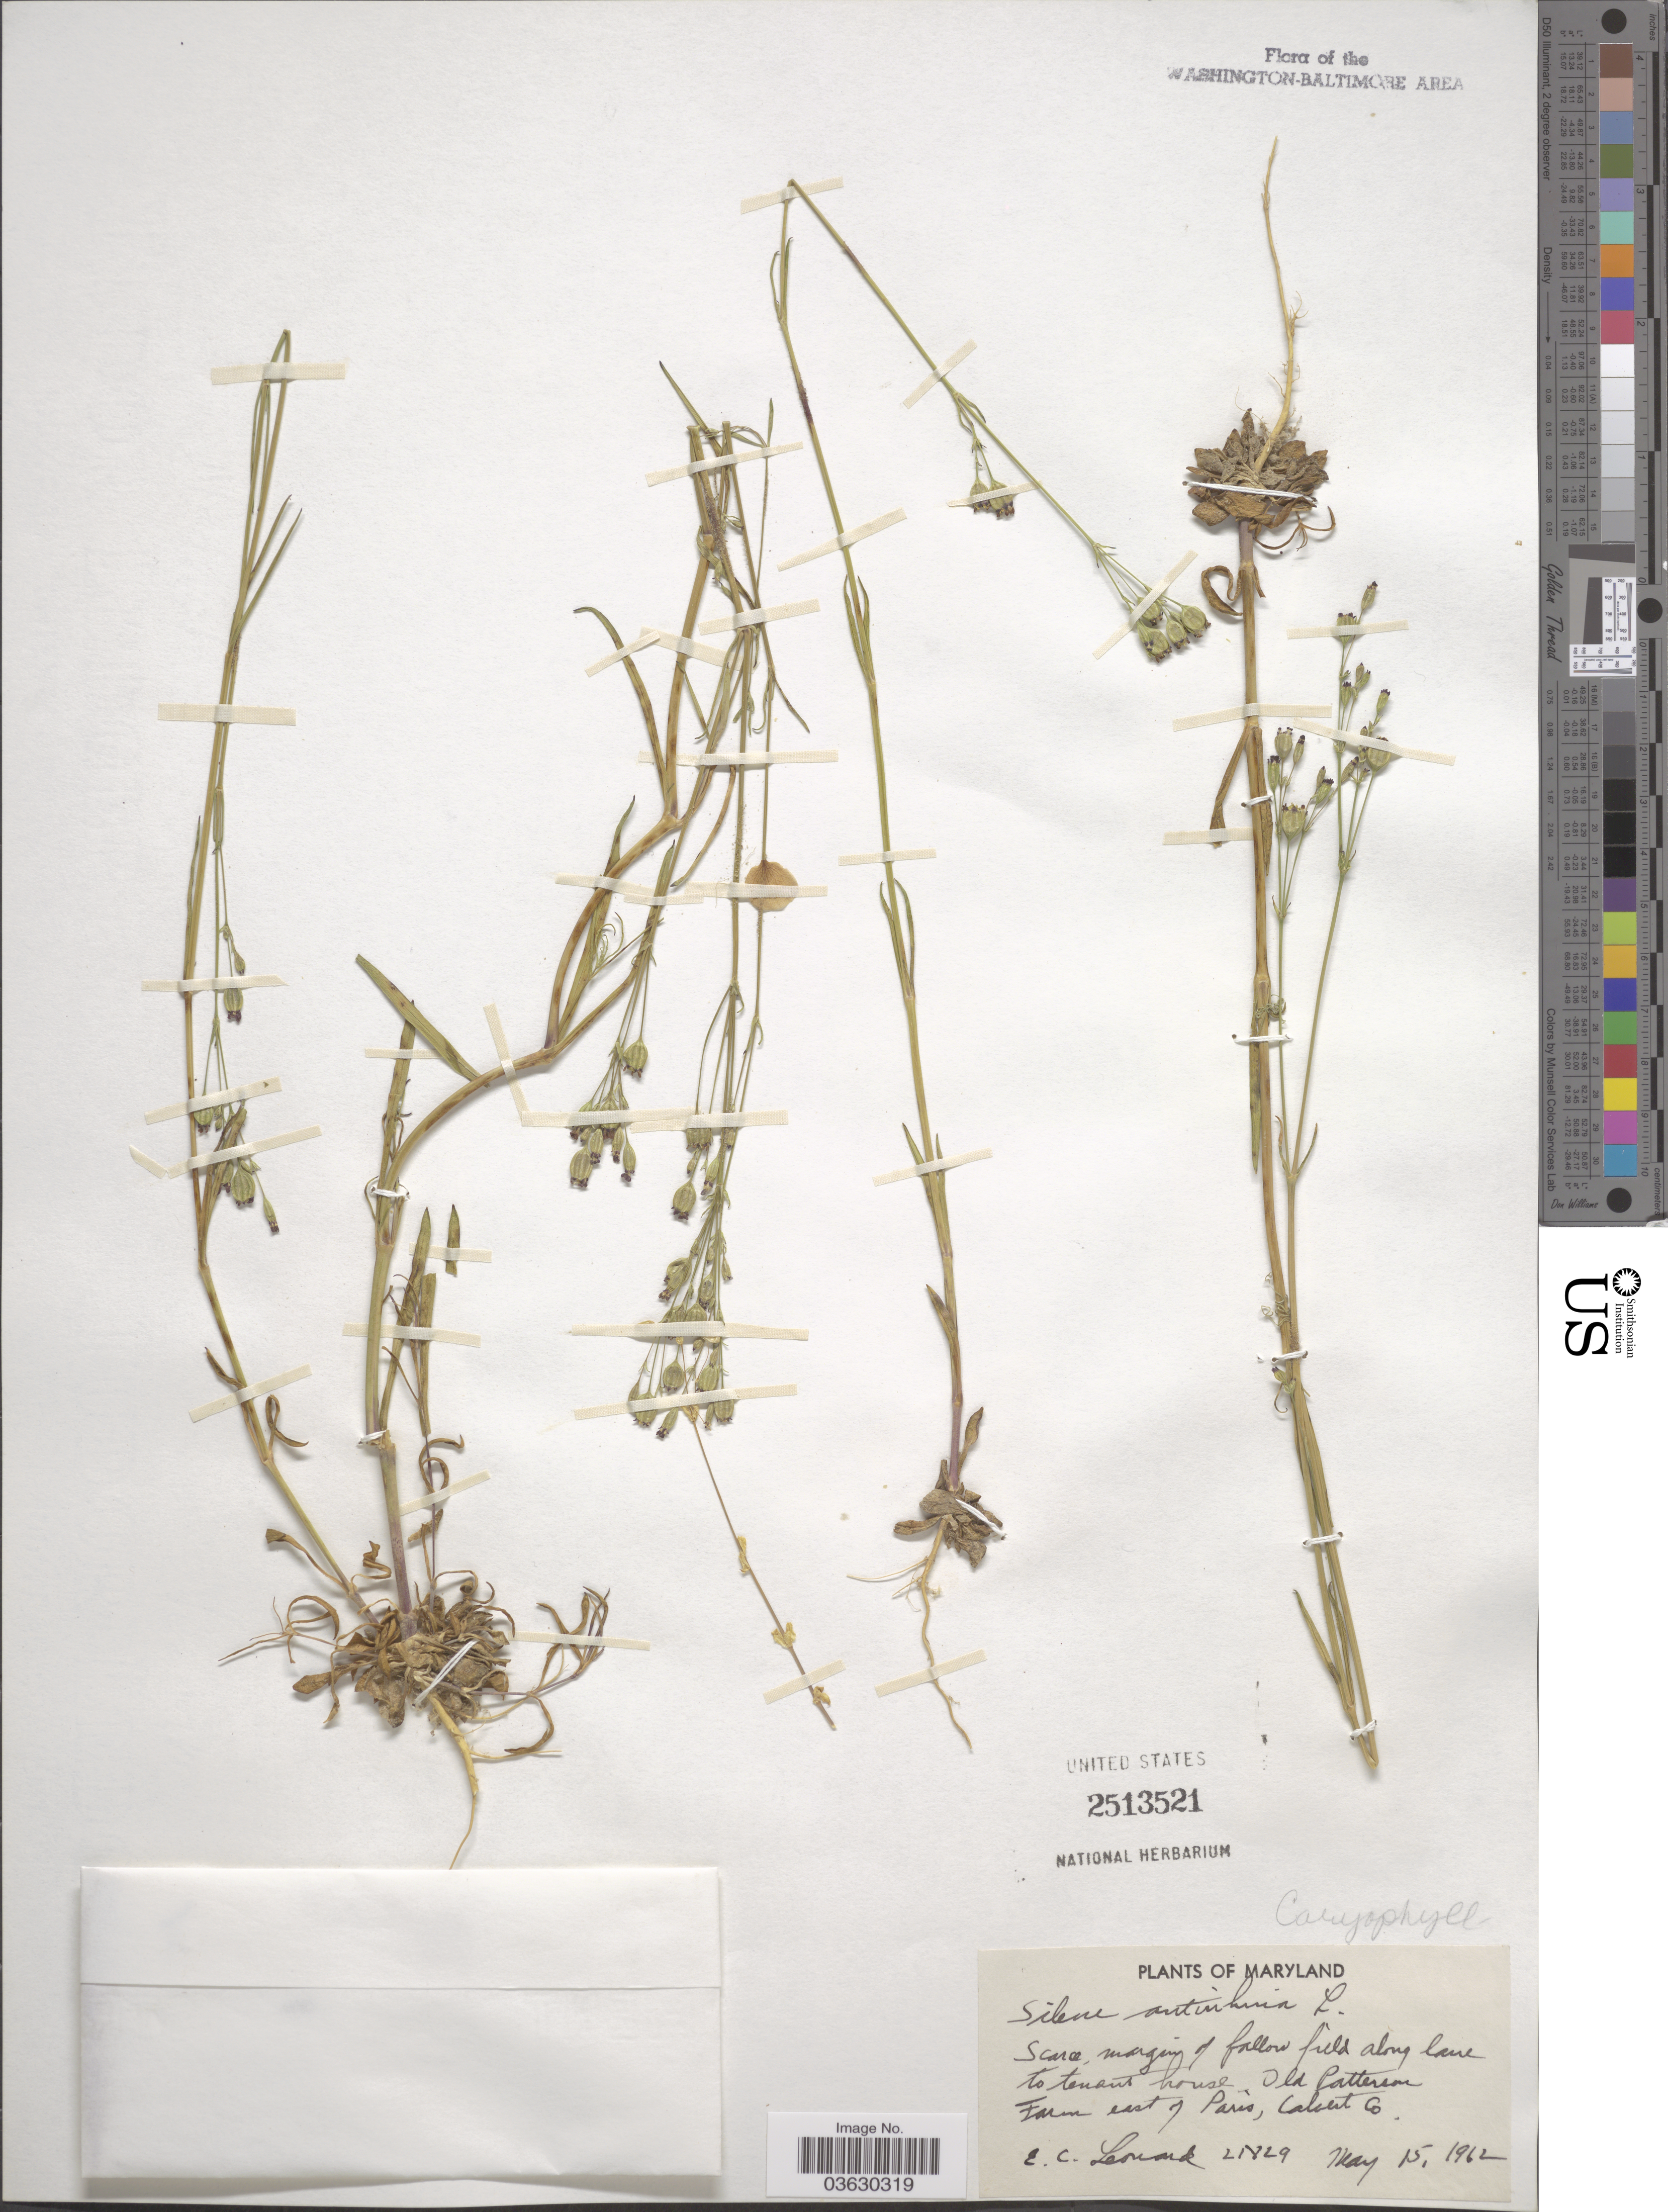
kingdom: Plantae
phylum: Tracheophyta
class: Magnoliopsida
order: Caryophyllales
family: Caryophyllaceae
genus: Silene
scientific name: Silene antirrhina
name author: L.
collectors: E. C. Leonard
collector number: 21829*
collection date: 1962-05-15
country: United States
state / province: Maryland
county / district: Calvert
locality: Old Patterson, Farm east of Paris, Calvert Co.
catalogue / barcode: US 2513521